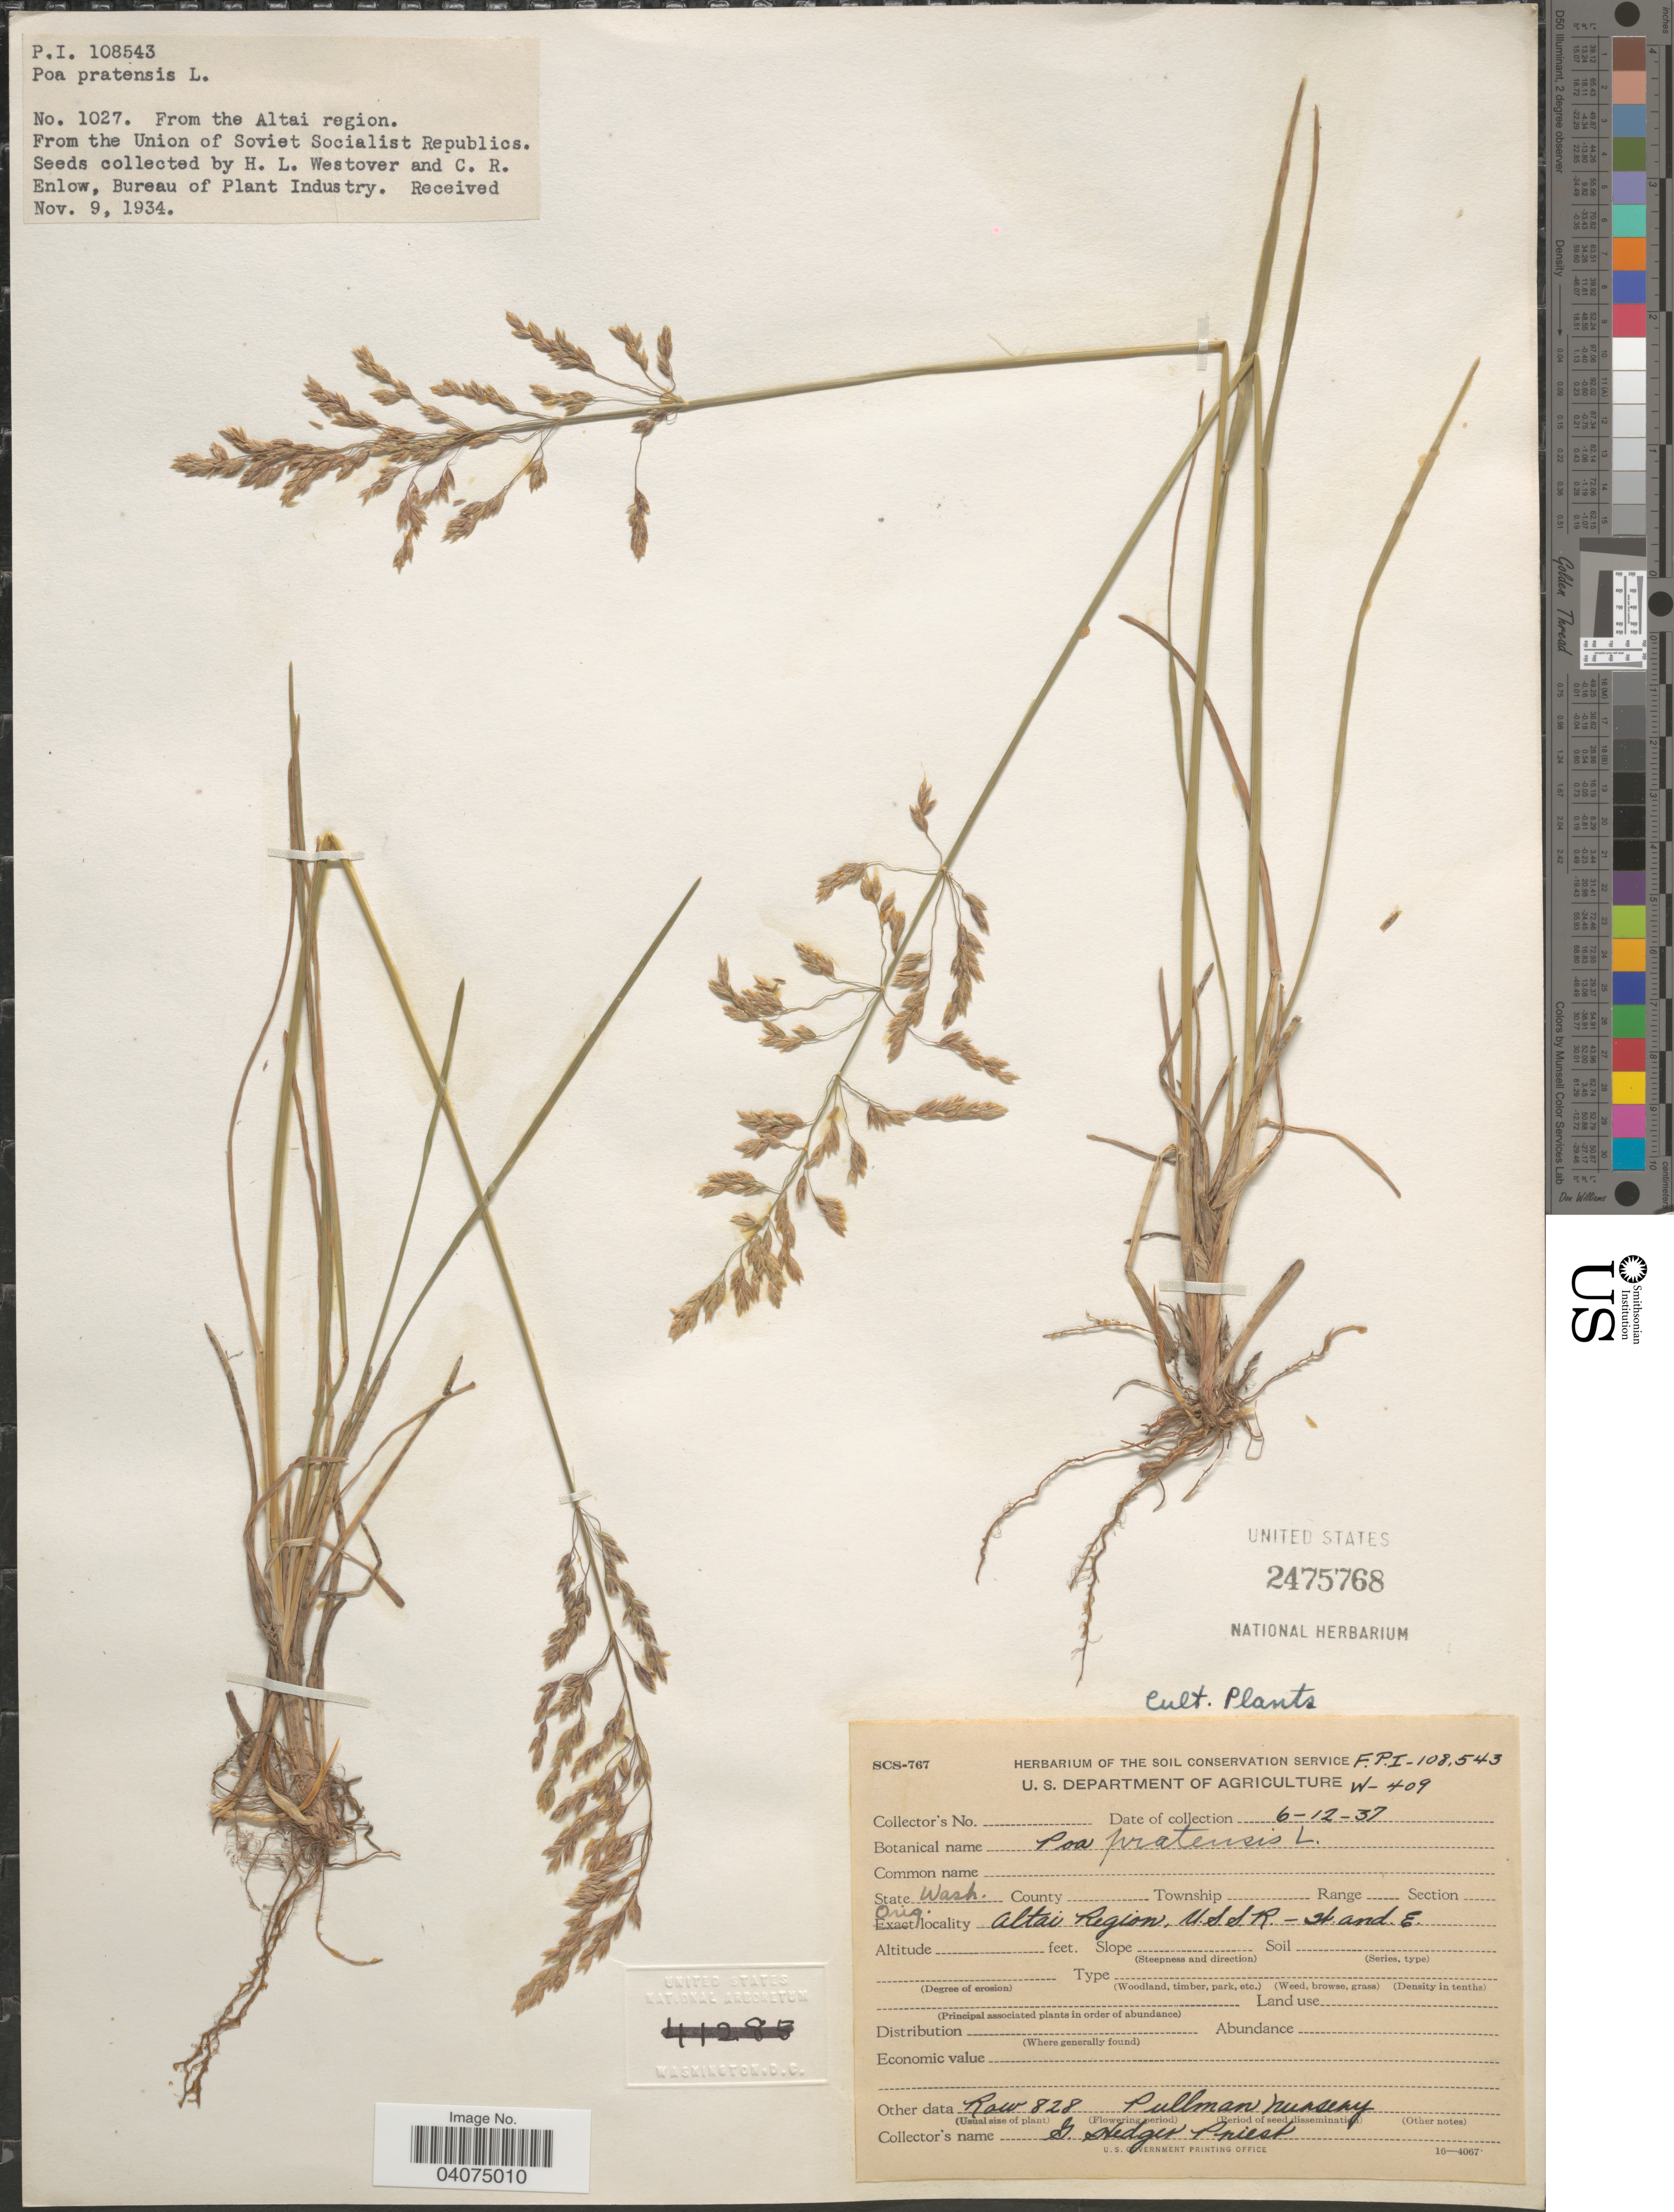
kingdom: Plantae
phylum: Tracheophyta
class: Liliopsida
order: Poales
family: Poaceae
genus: Poa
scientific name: Poa pratensis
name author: L.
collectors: G. Priest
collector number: FPI-108,543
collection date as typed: Transcribed d/m/y: 12/6/37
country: United States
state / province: Washington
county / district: Whitman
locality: Row 828 Pullman Nursery.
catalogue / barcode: US 2475768